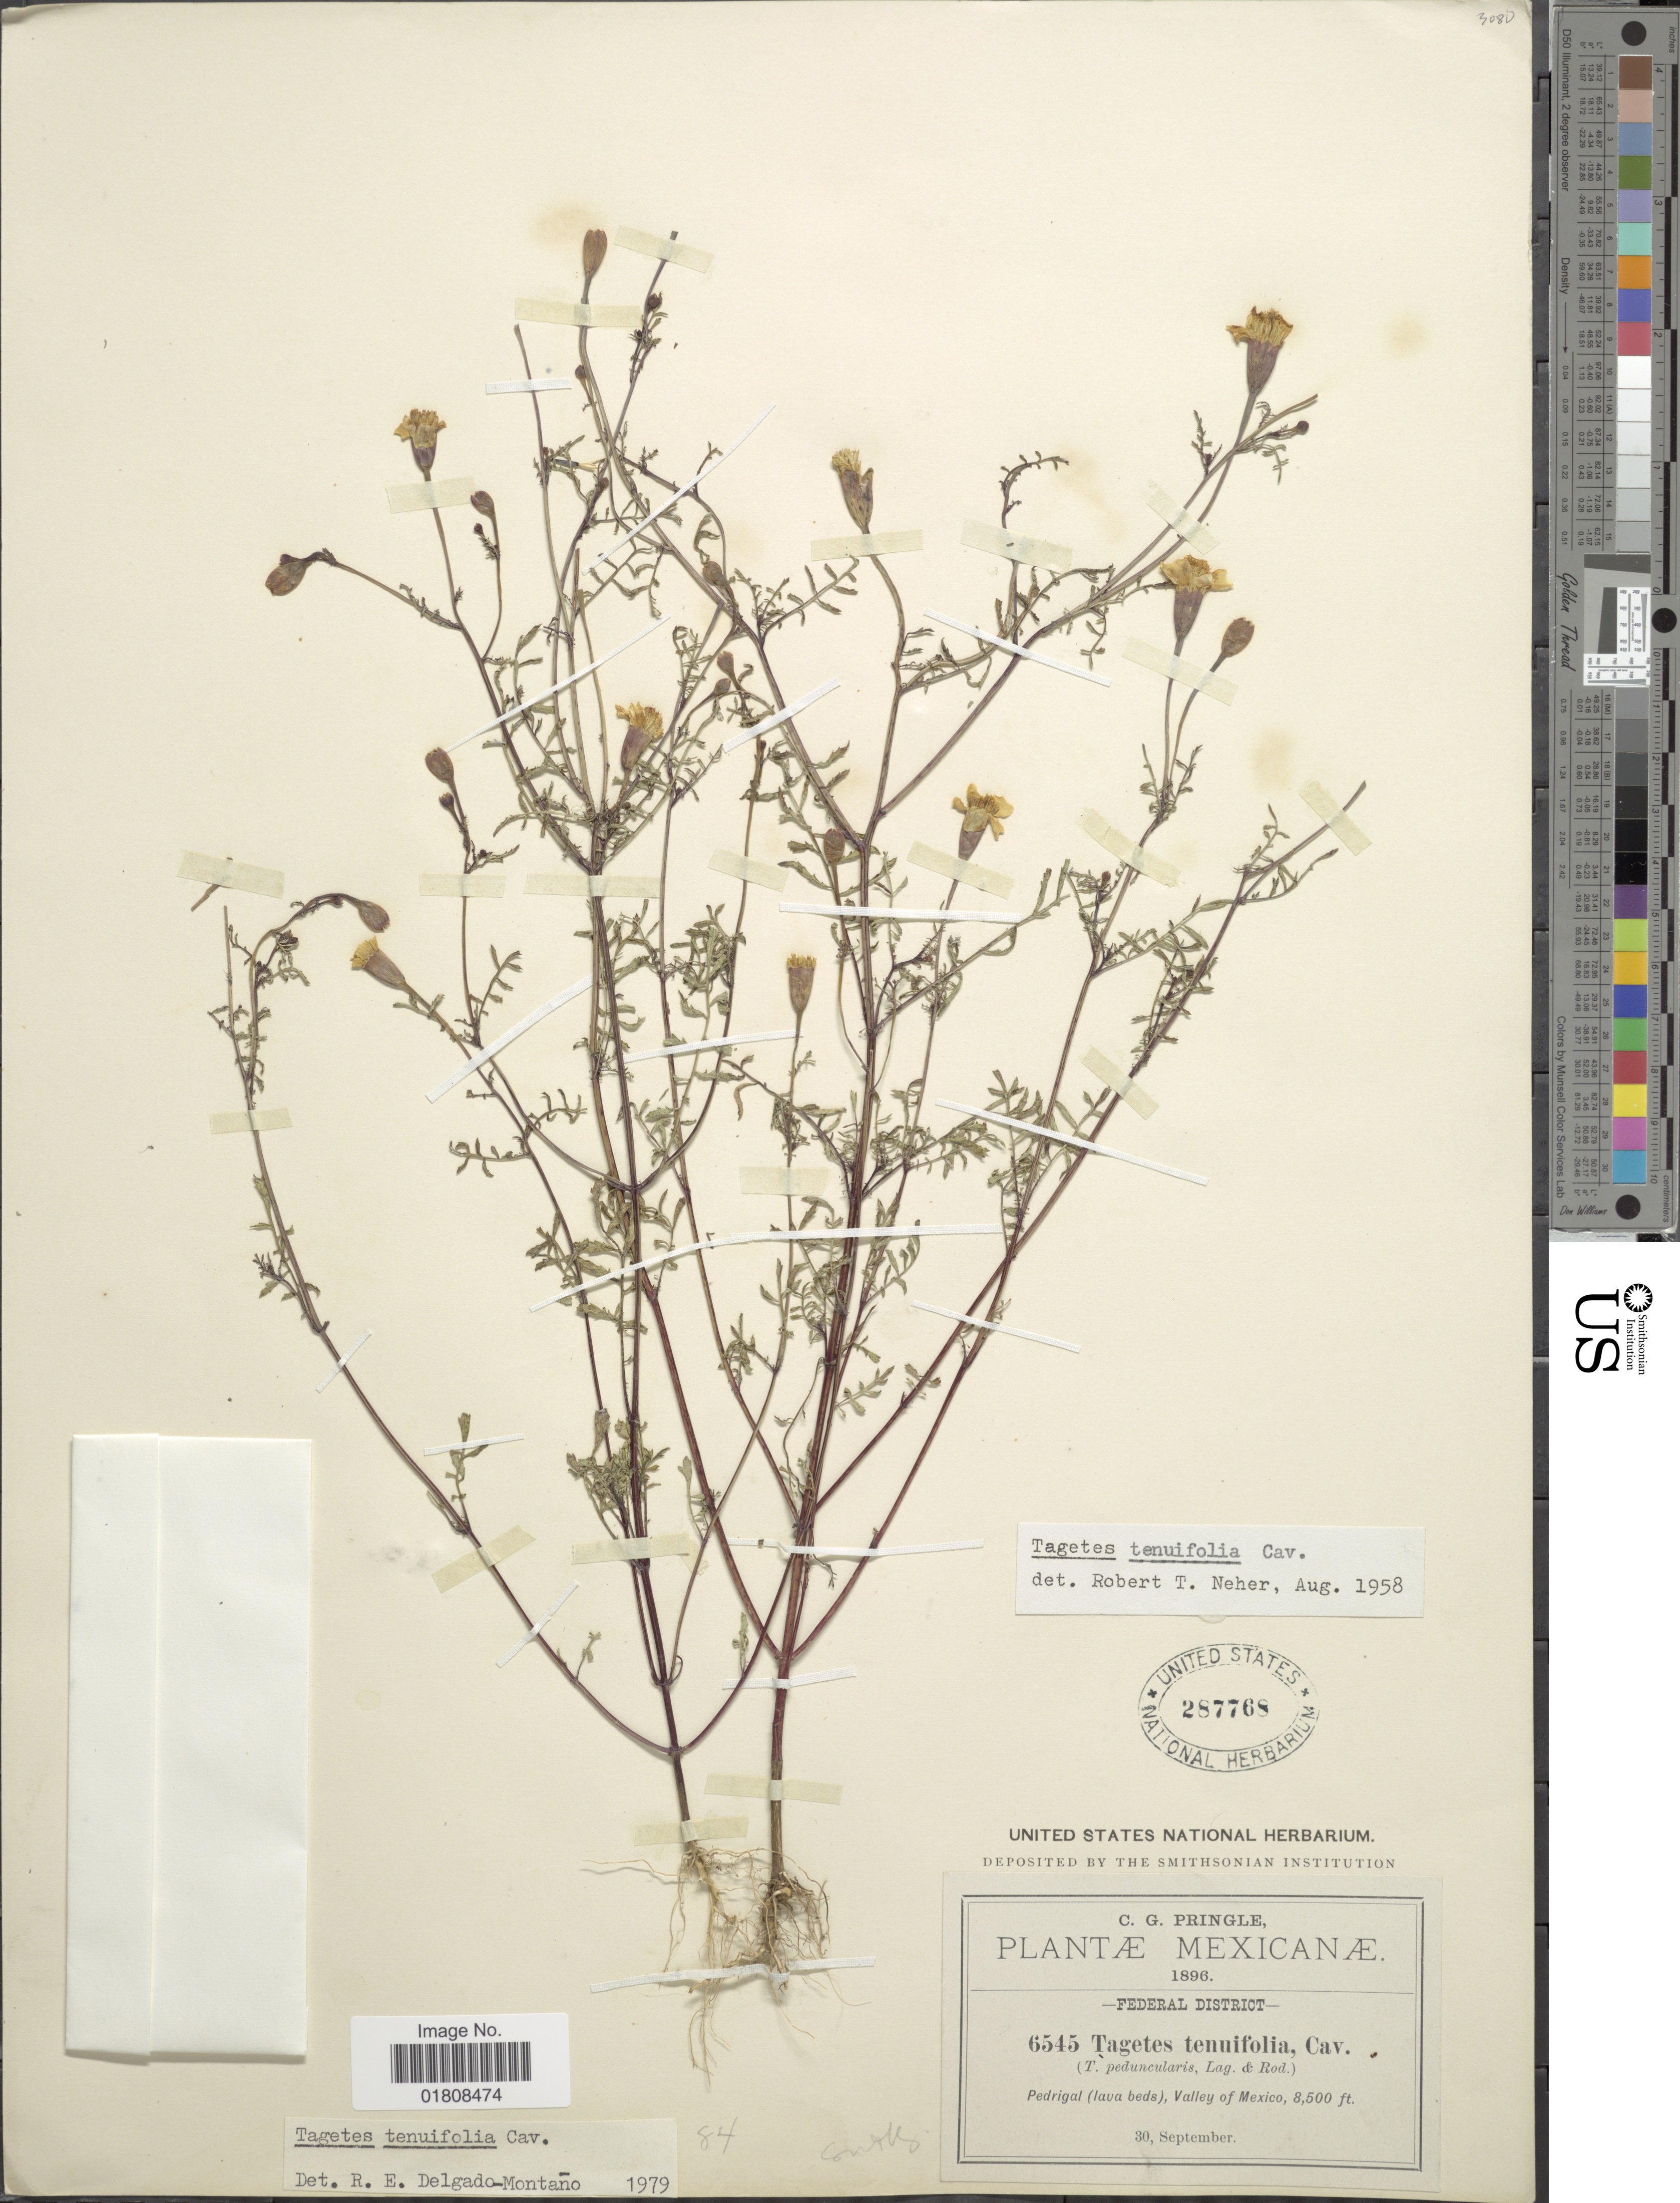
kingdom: Plantae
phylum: Tracheophyta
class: Magnoliopsida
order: Asterales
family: Asteraceae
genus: Tagetes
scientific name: Tagetes tenuifolia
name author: Cav.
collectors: C. G. Pringle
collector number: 6545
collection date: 1896-09-30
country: Mexico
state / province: Distrito Federal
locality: Federal District, Pedrigal (lava beds), Valley of Mexico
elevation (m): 2591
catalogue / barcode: US 287768